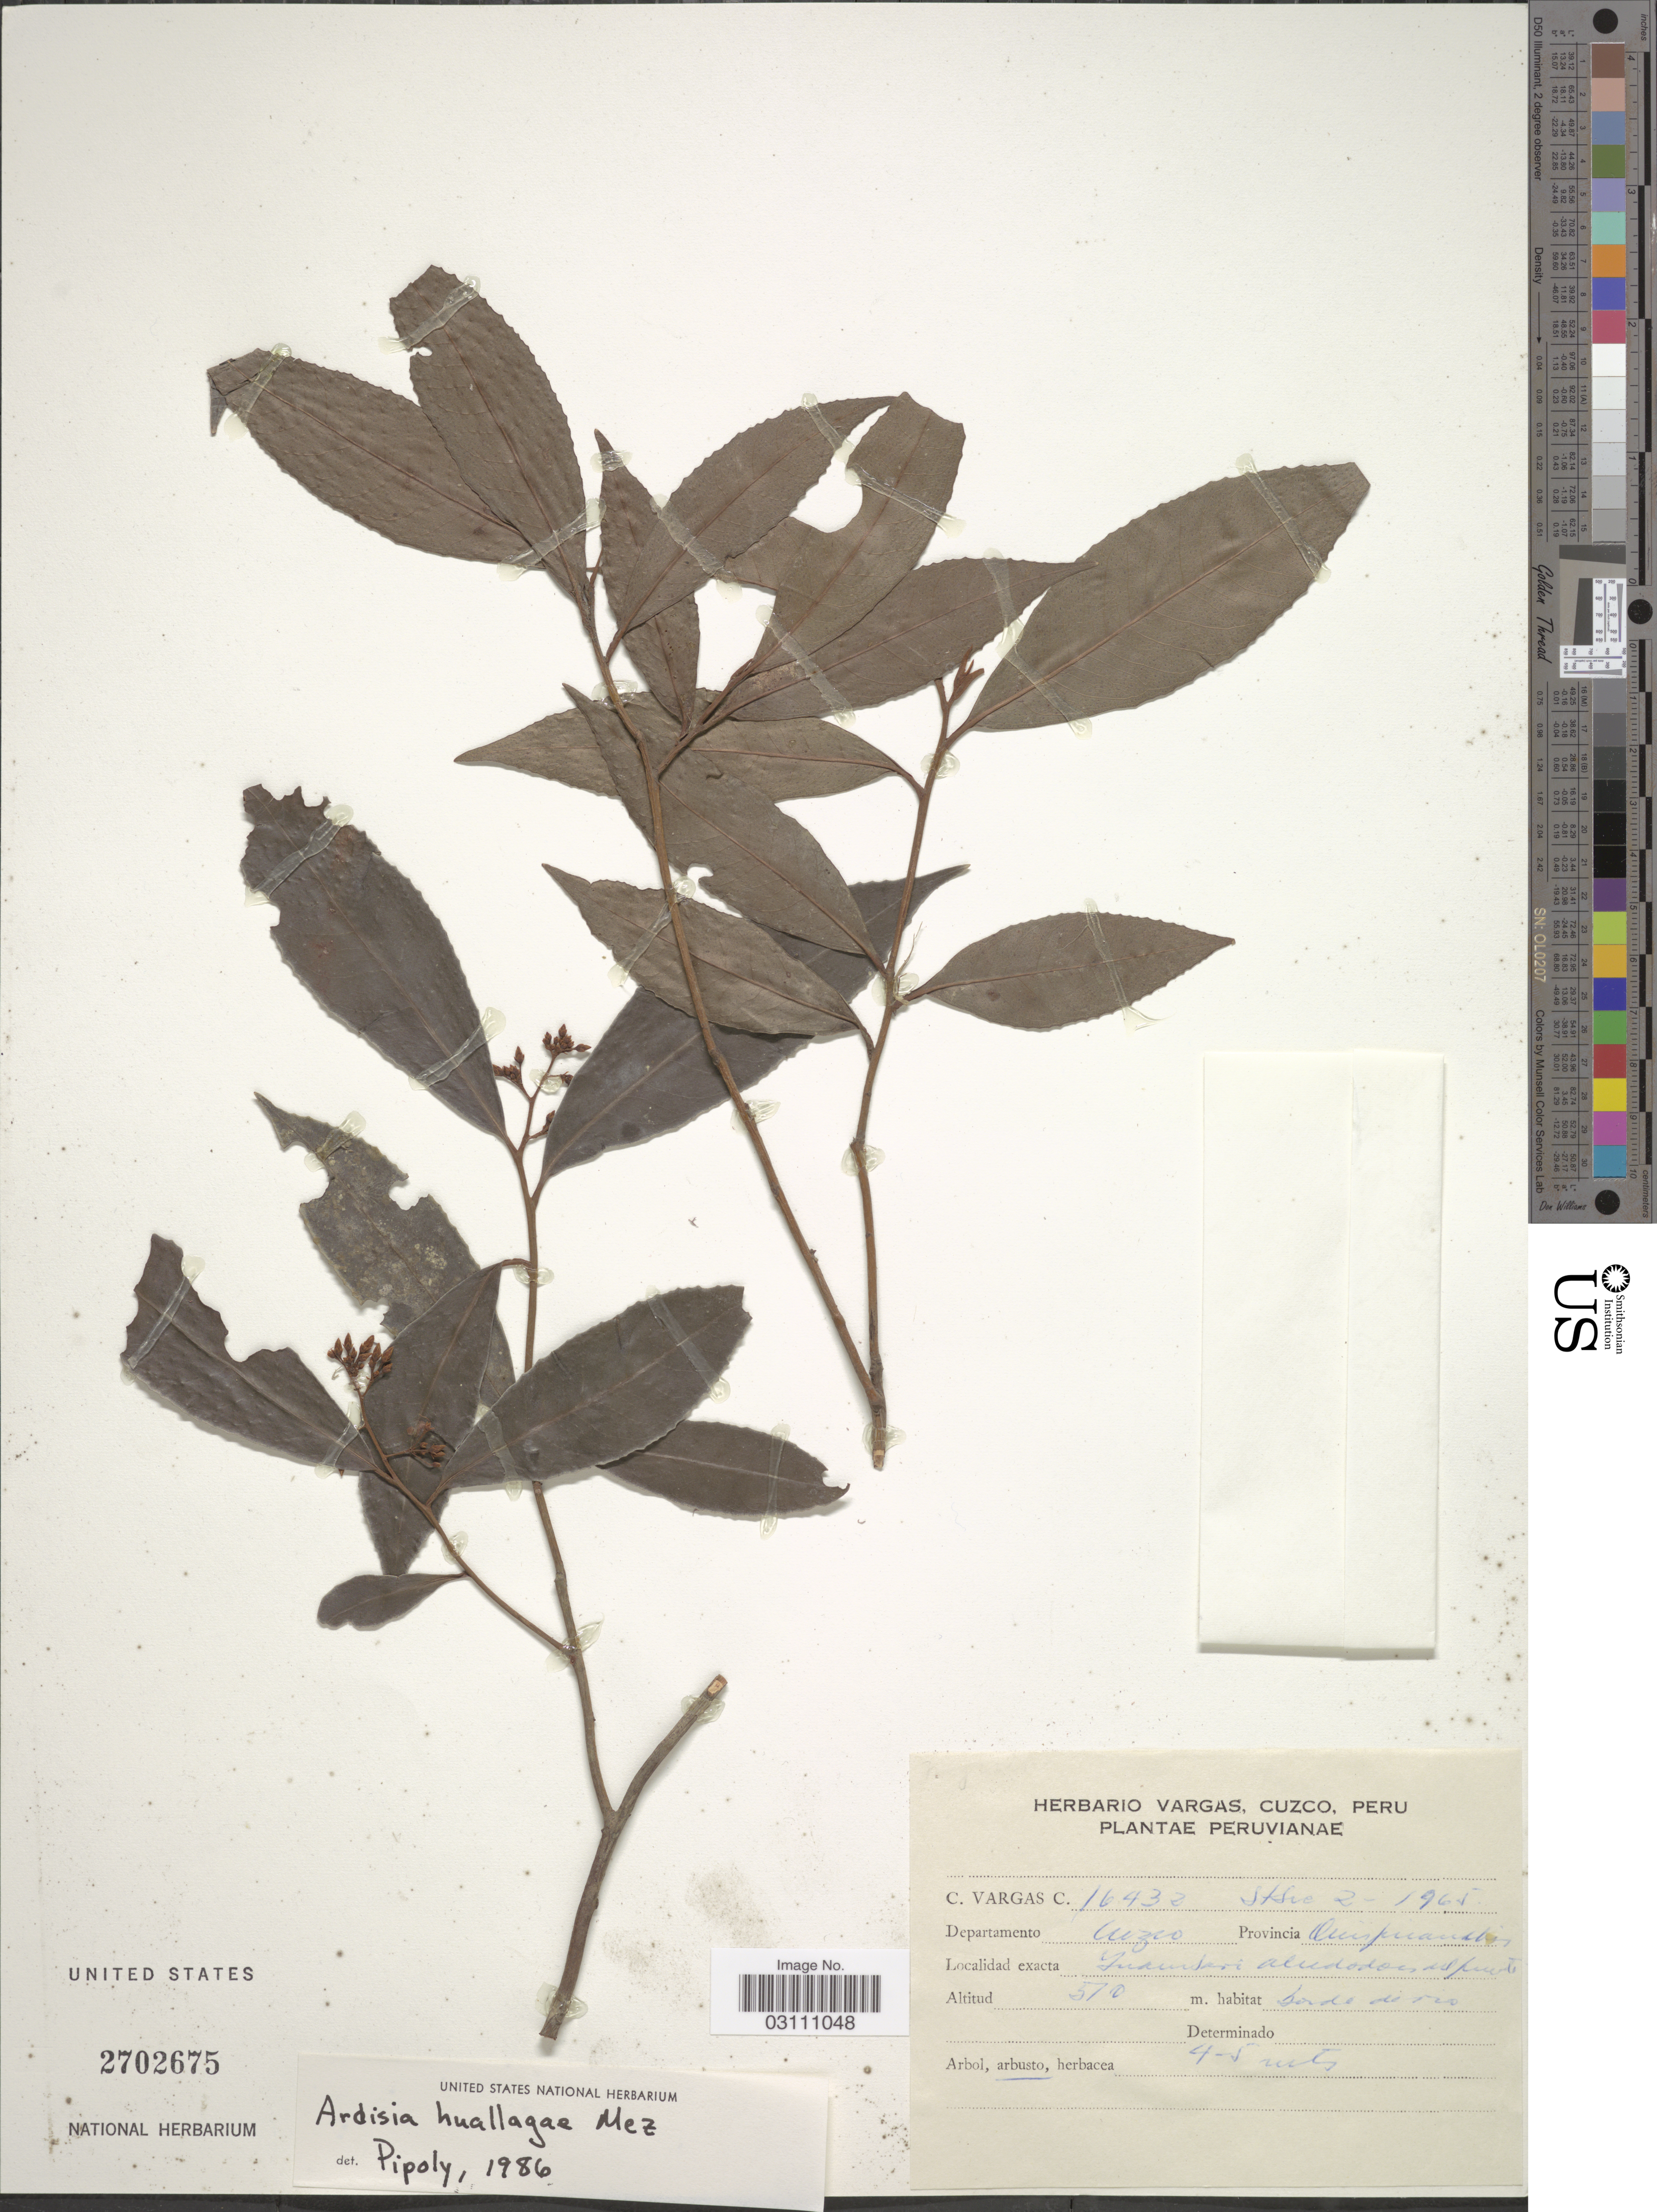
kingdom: Plantae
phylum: Tracheophyta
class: Magnoliopsida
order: Ericales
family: Primulaceae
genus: Ardisia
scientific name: Ardisia huallagae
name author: Mez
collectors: C. Vargas Calderón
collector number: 16432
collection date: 1965-09-02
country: Peru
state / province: Cusco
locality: Departamento Cuzco. Provincia Quispicanchi. Inambari alrededores ad puente.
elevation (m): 570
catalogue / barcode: US 2702675